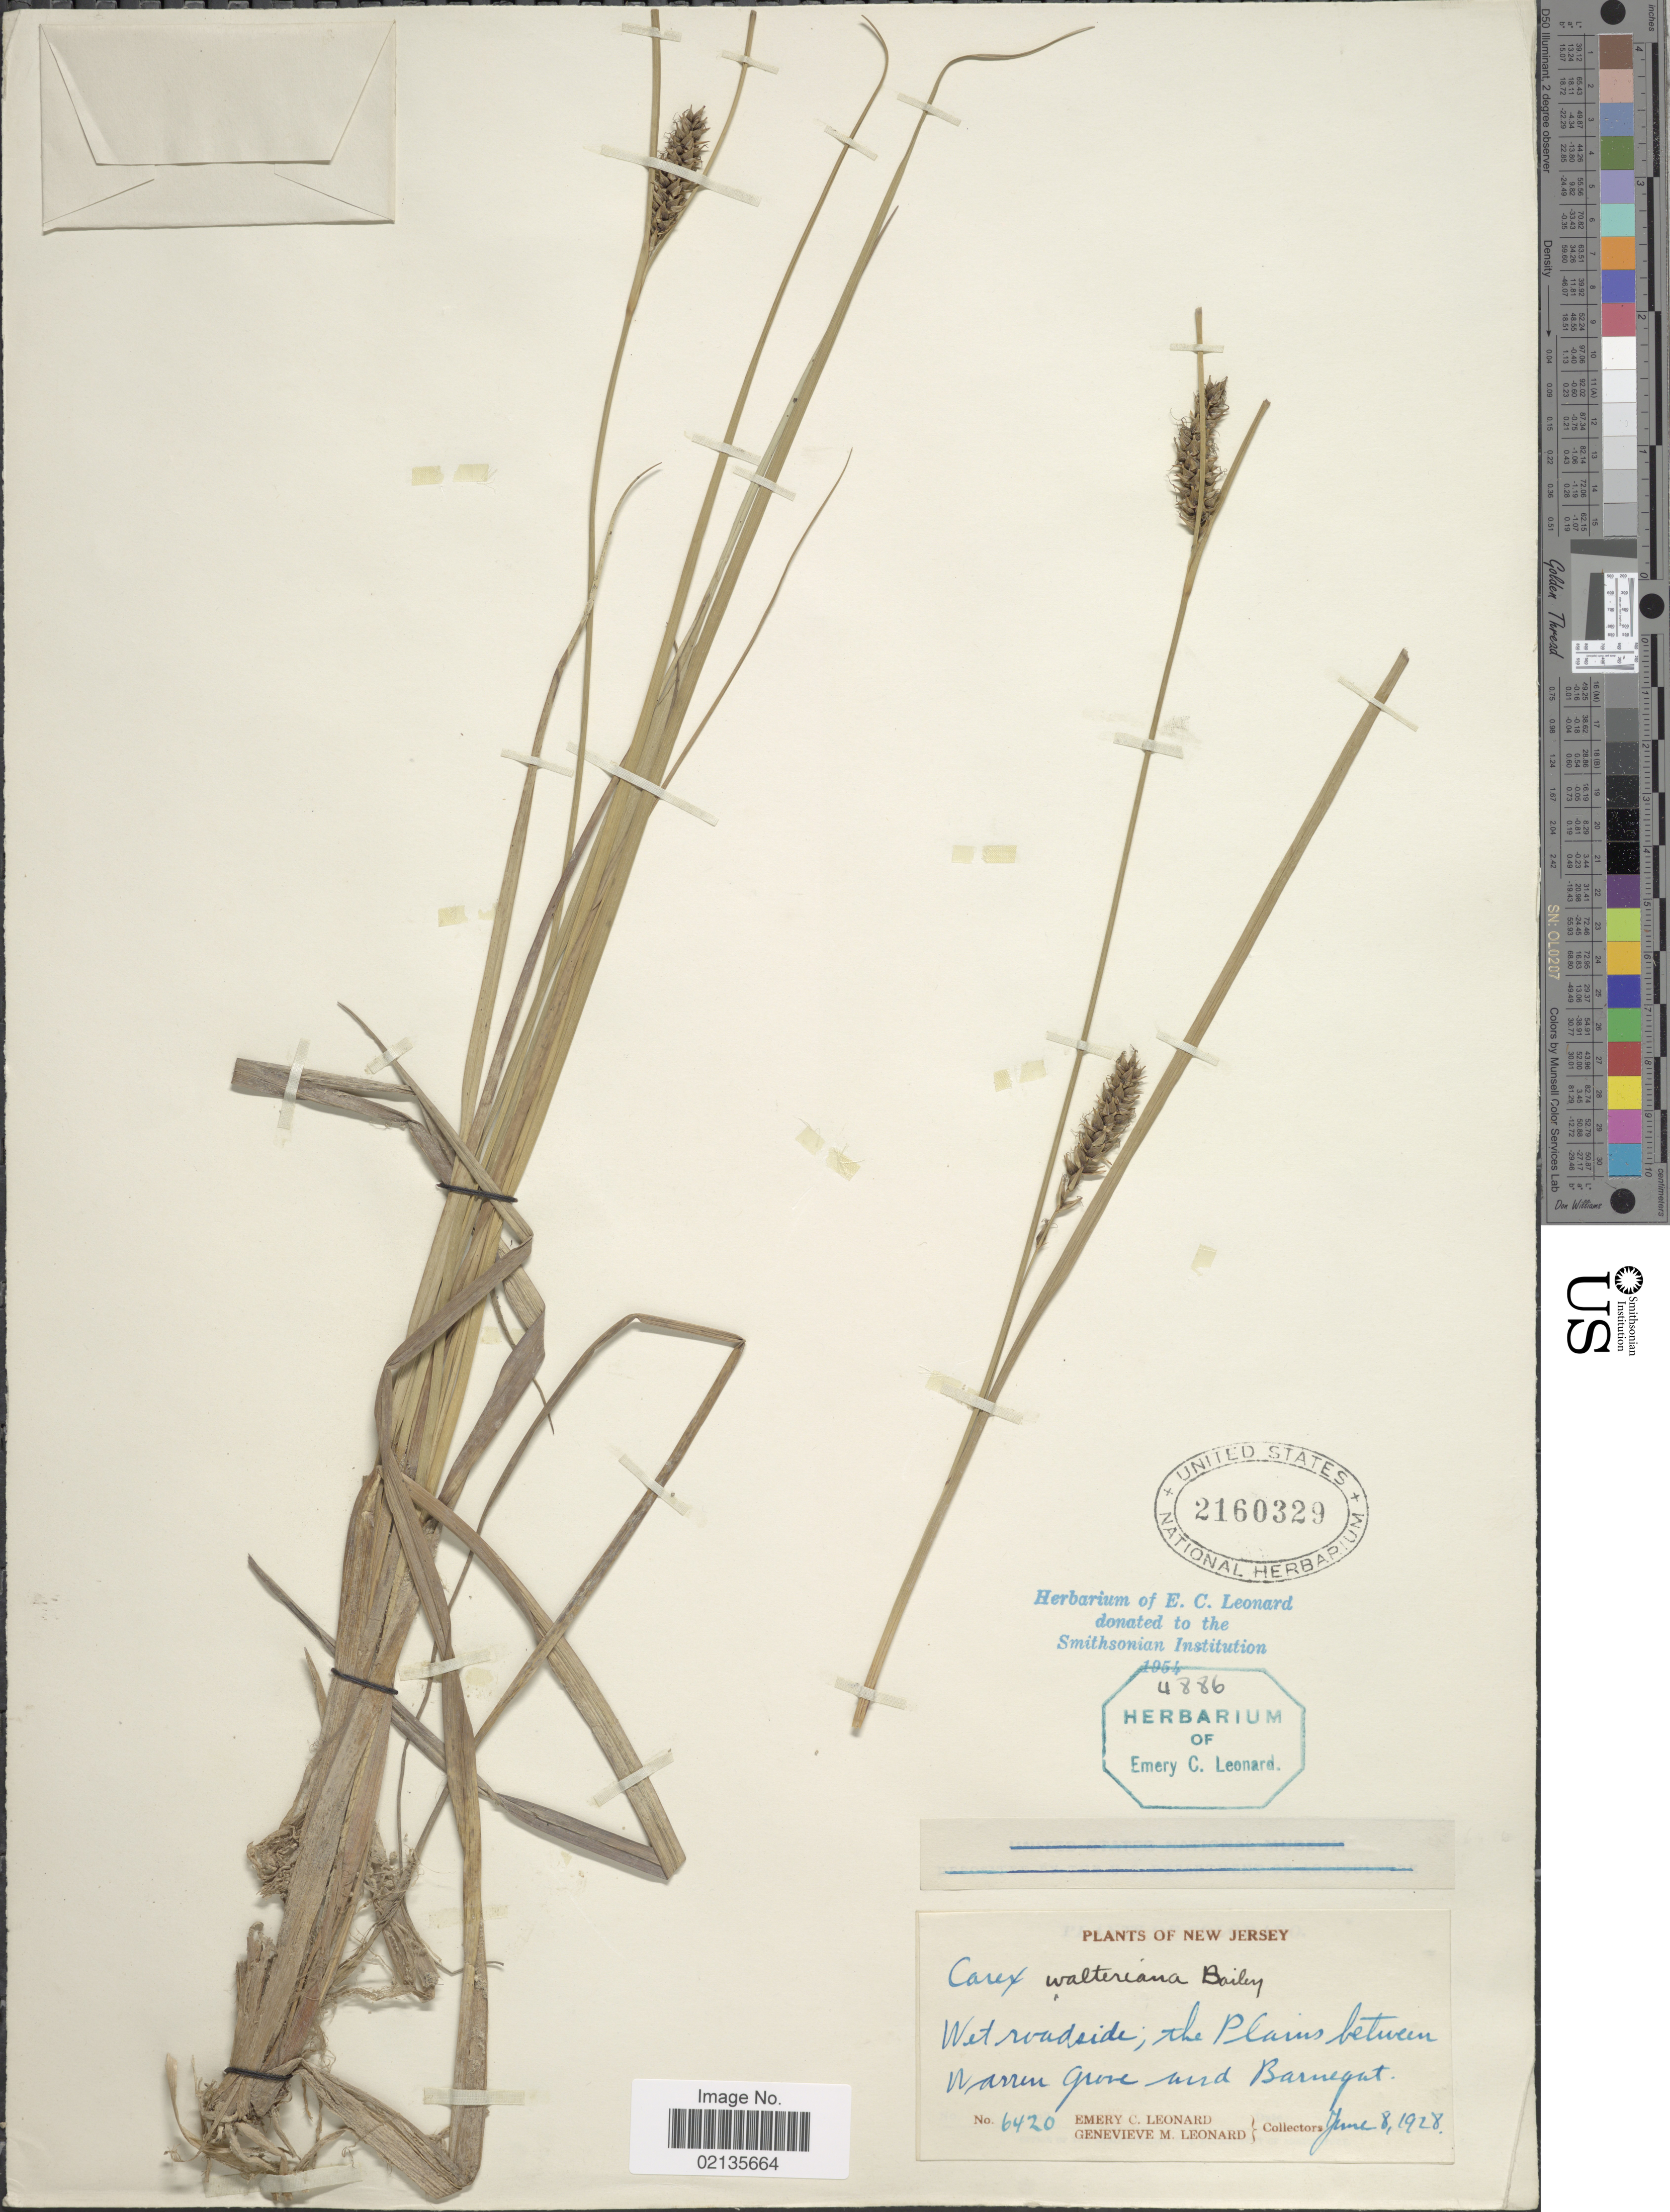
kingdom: Plantae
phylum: Tracheophyta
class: Liliopsida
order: Poales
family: Cyperaceae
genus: Carex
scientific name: Carex striata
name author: Michx.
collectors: E. C. Leonard & G. M. Leonard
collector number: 6420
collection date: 1928-06-08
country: United States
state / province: New Jersey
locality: Wet roadside; the Plains between Warren Grove and Barnegat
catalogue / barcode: US 2160329